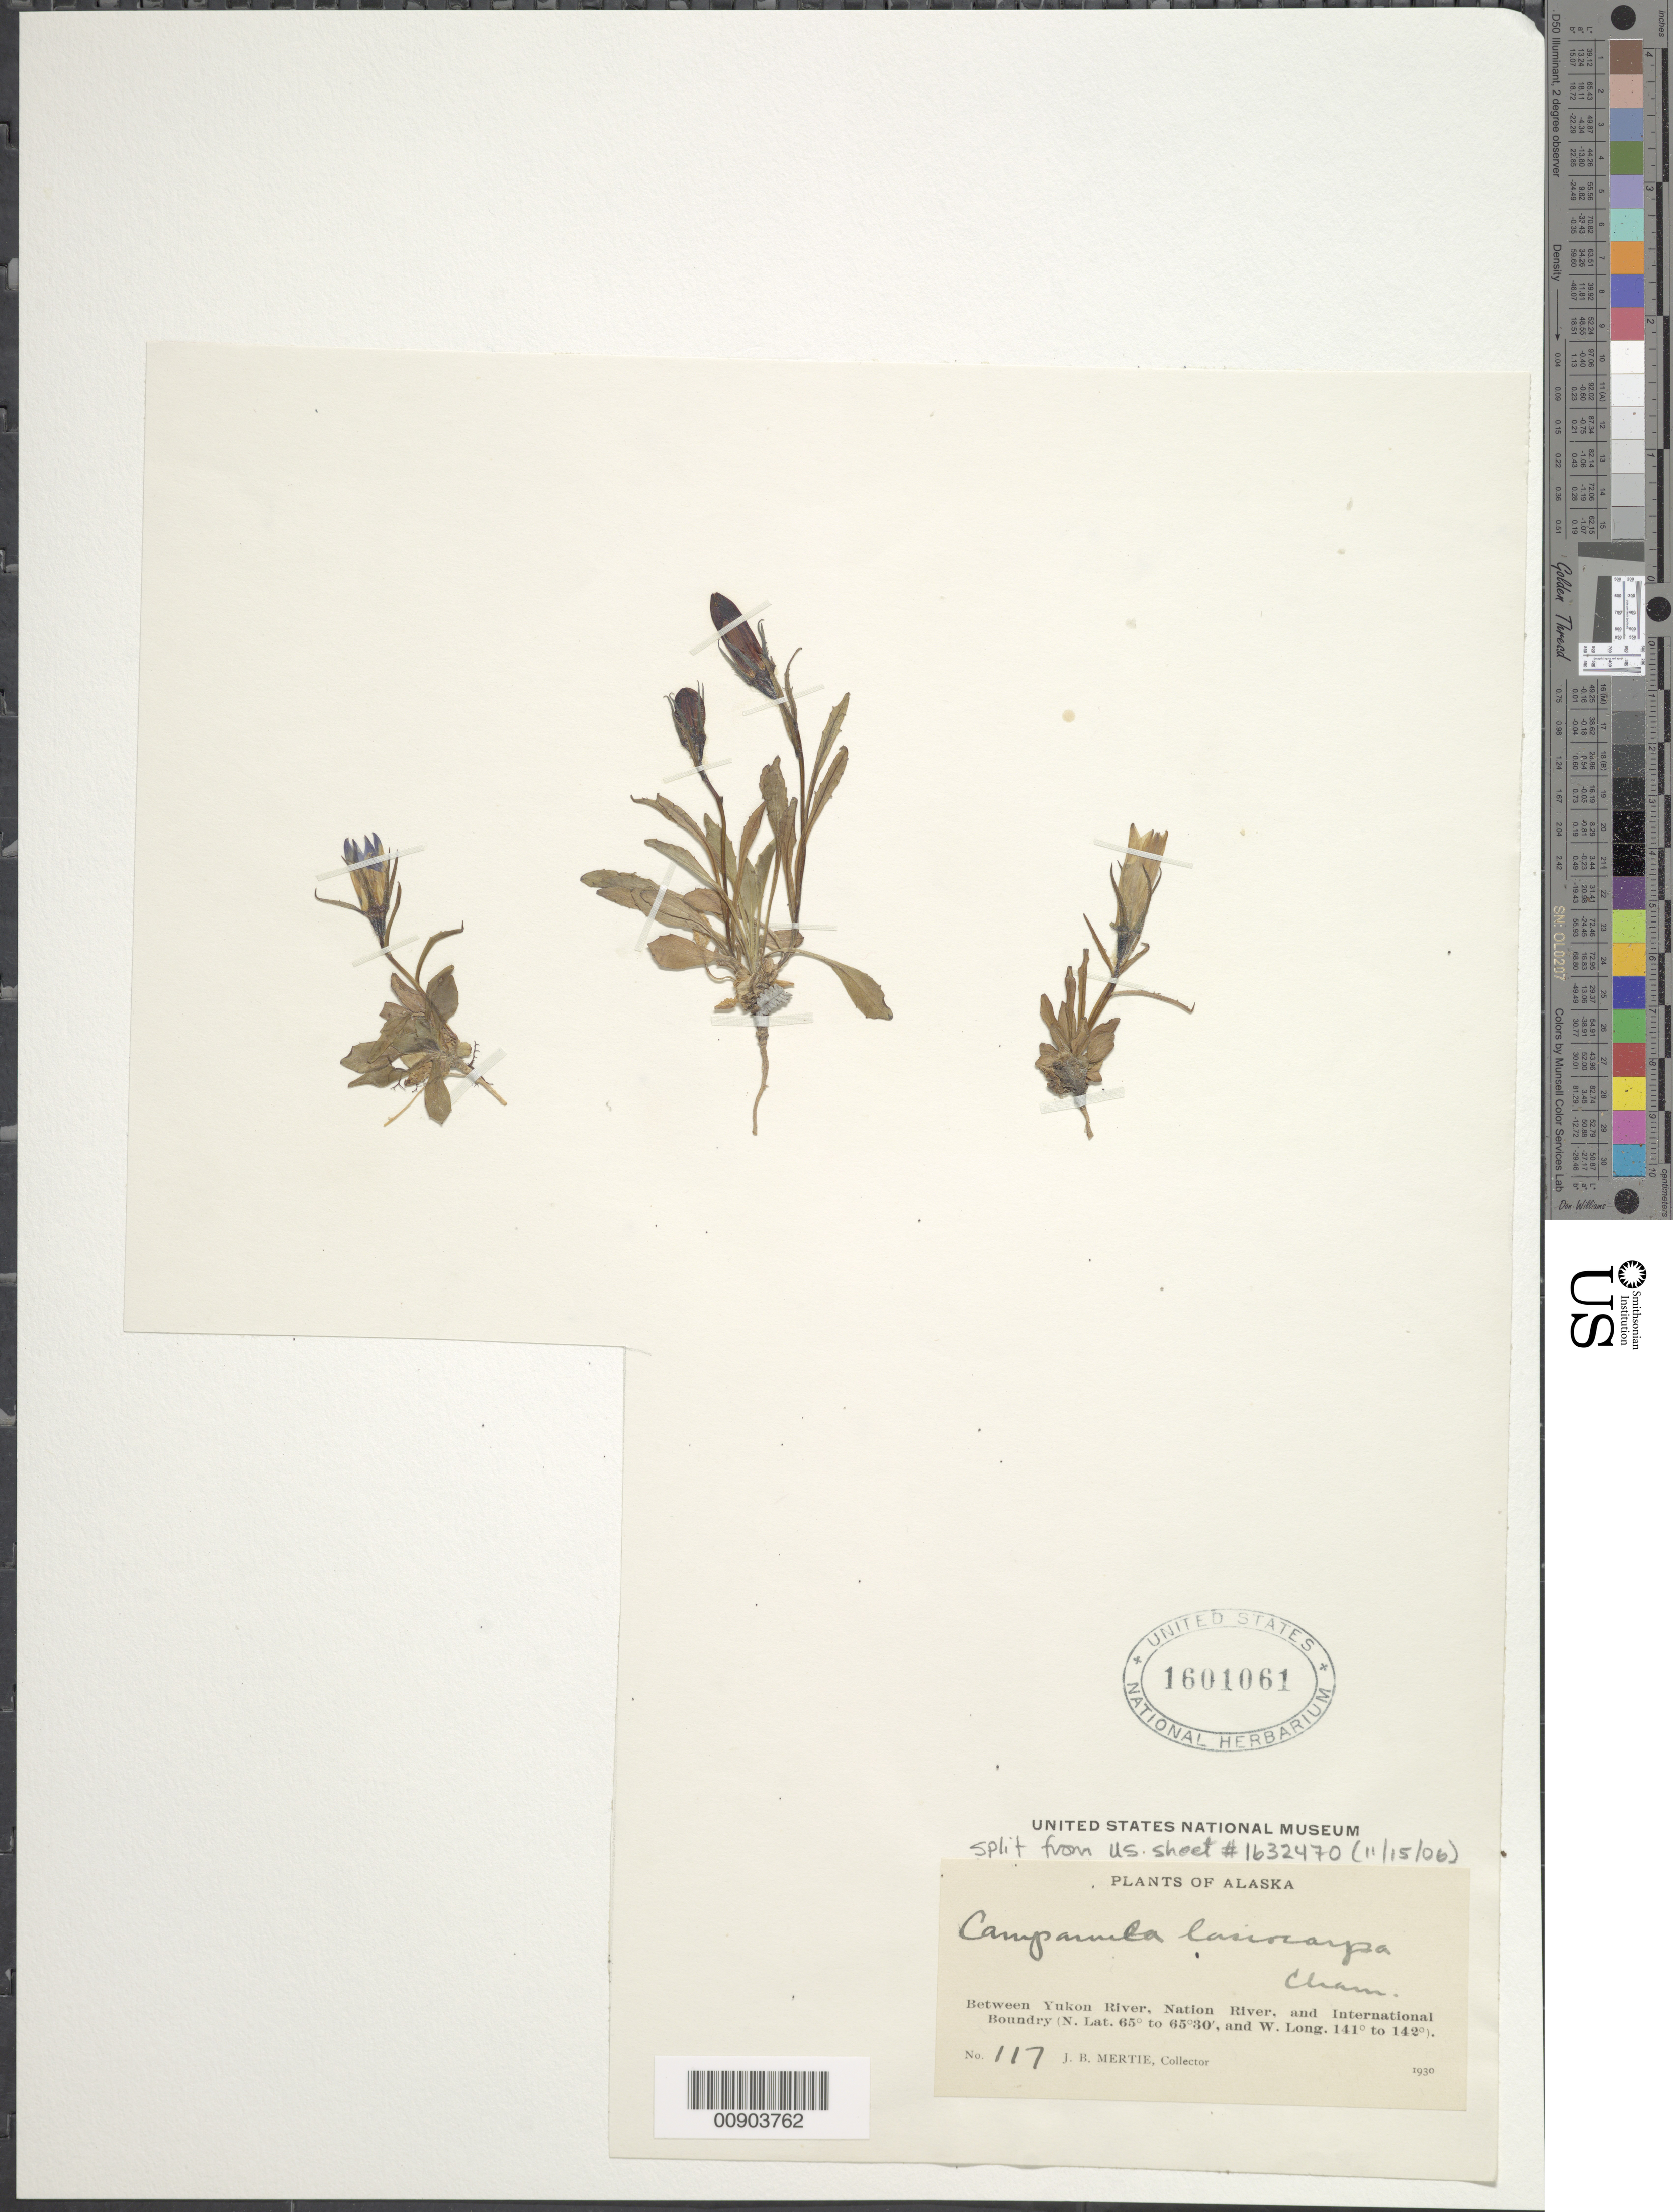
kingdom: Plantae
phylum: Tracheophyta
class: Magnoliopsida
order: Asterales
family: Campanulaceae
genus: Campanula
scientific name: Campanula lasiocarpa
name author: Cham.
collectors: J. Mertie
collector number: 117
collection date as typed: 1930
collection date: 1930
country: United States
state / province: Alaska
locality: Yukon River, Nation River and International Boundary.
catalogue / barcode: US 1601061